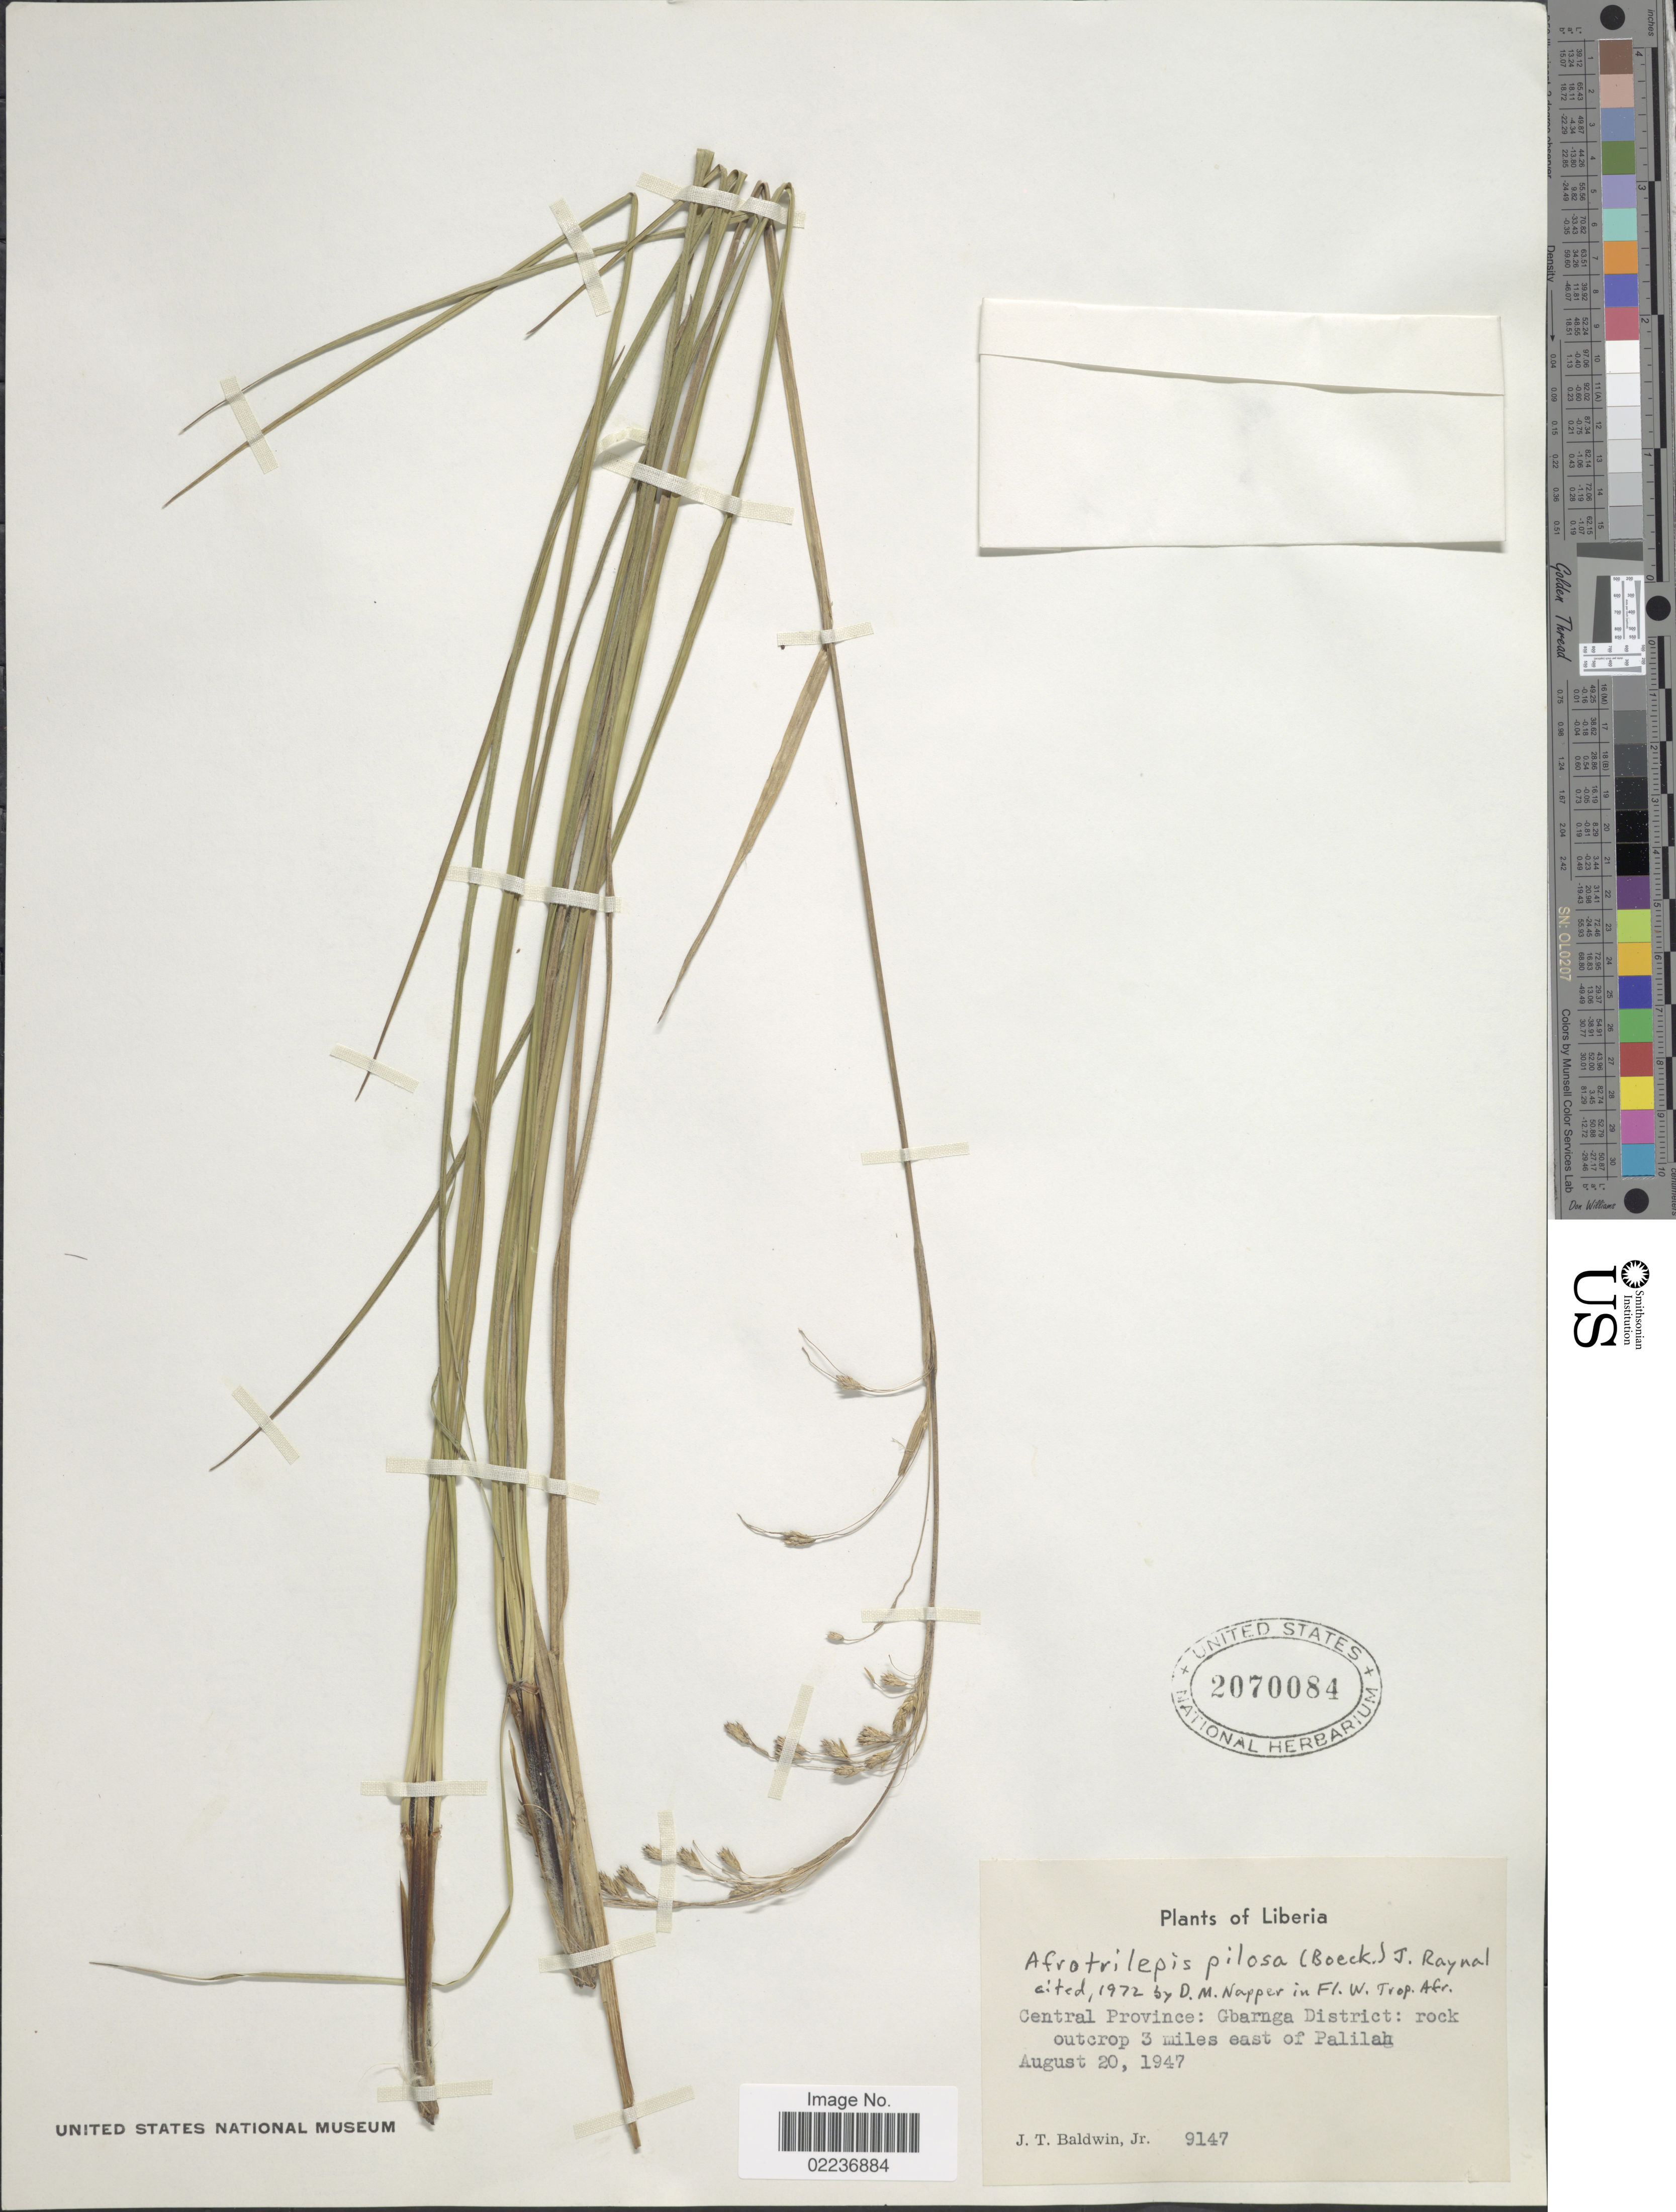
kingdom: Plantae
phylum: Tracheophyta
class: Liliopsida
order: Poales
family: Cyperaceae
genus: Afrotrilepis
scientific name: Afrotrilepis pilosa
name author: (Boeckeler) J. Raynal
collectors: J. T. Baldwin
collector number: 9147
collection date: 1947-08-20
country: Liberia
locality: Central Province: Gbarnga District: rock outcrop 3 miles east of Palilah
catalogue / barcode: US 2070084